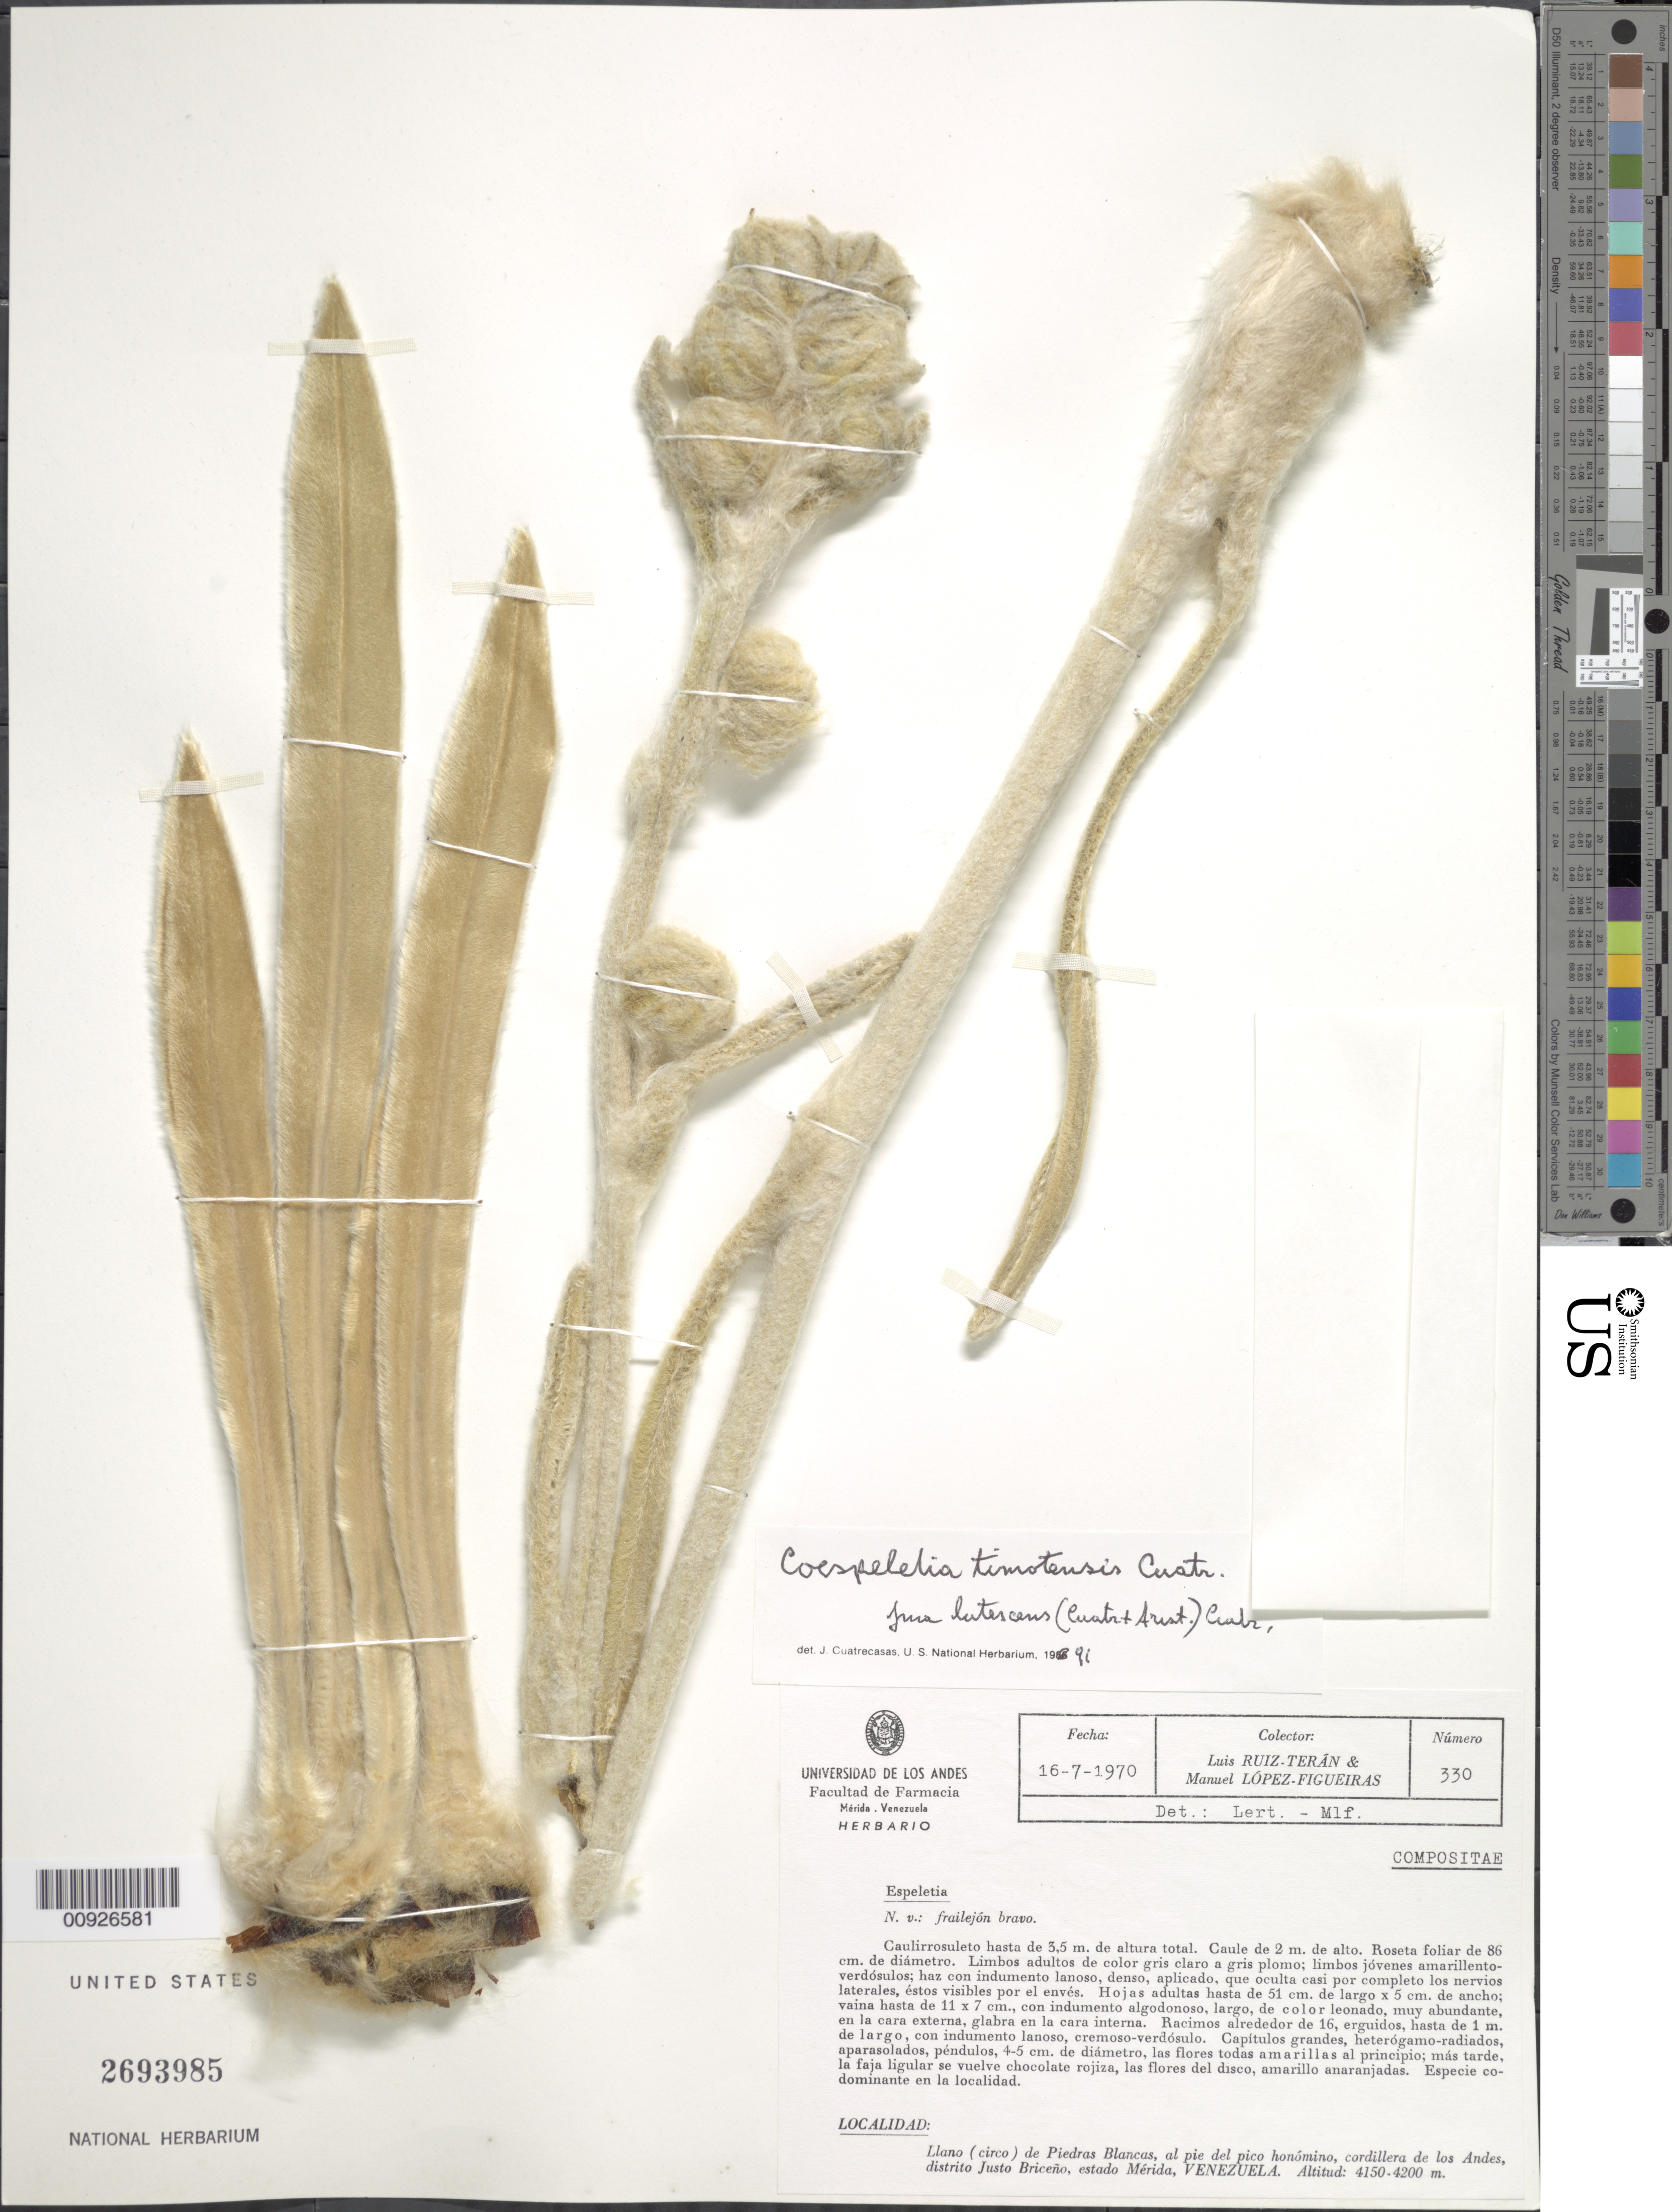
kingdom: Plantae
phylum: Tracheophyta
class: Magnoliopsida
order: Asterales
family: Asteraceae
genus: Coespeletia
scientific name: Coespeletia timotensis f. lutescens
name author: (Cuatrec.) Cuatrec.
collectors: L. E. Ruíz-Terán & M. López Figueiras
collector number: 330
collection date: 1970-07-16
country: Venezuela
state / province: Mérida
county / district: Justo Briceño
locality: Llano (circo) de Piedras Blancas, al pie del pico homónimo, cordillera de los Andes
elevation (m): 4150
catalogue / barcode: US 2693985